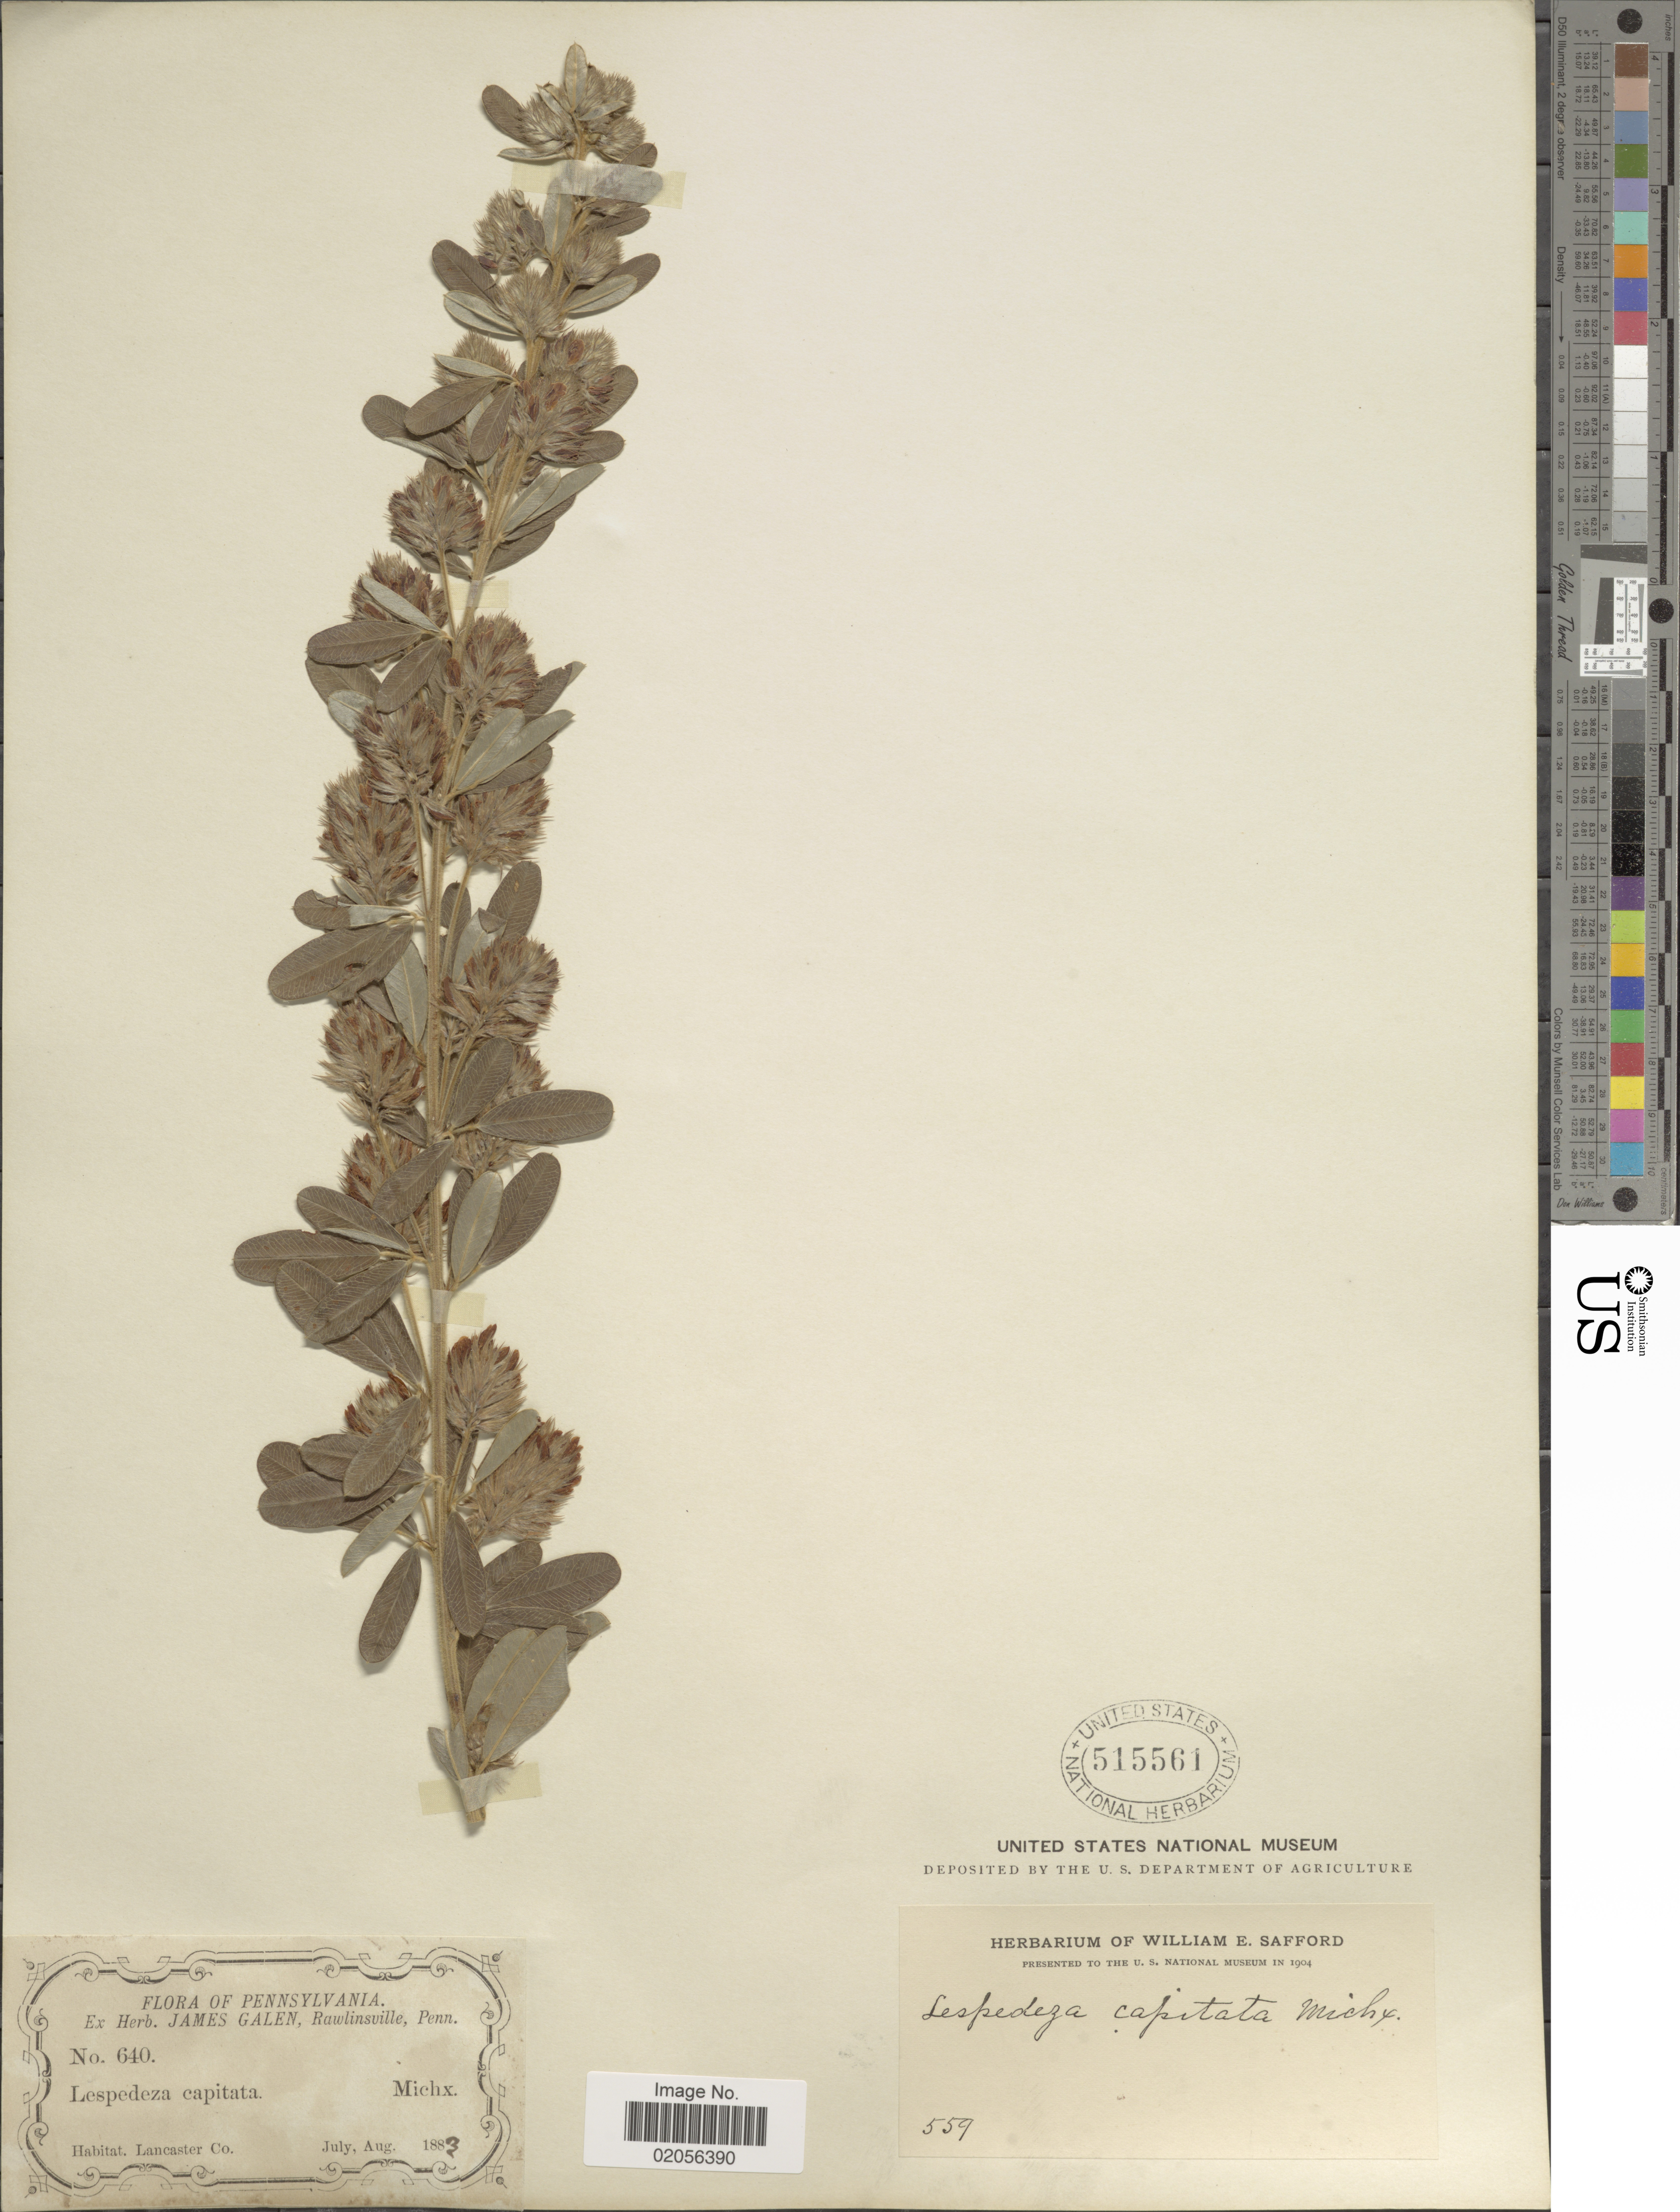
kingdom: Plantae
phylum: Tracheophyta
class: Magnoliopsida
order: Fabales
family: Fabaceae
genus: Lespedeza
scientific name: Lespedeza capitata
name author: Michx.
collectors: ex Herb. James Galen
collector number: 640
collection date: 1883-07/1883-08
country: United States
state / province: Pennsylvania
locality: Lancaster Co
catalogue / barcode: US 515561